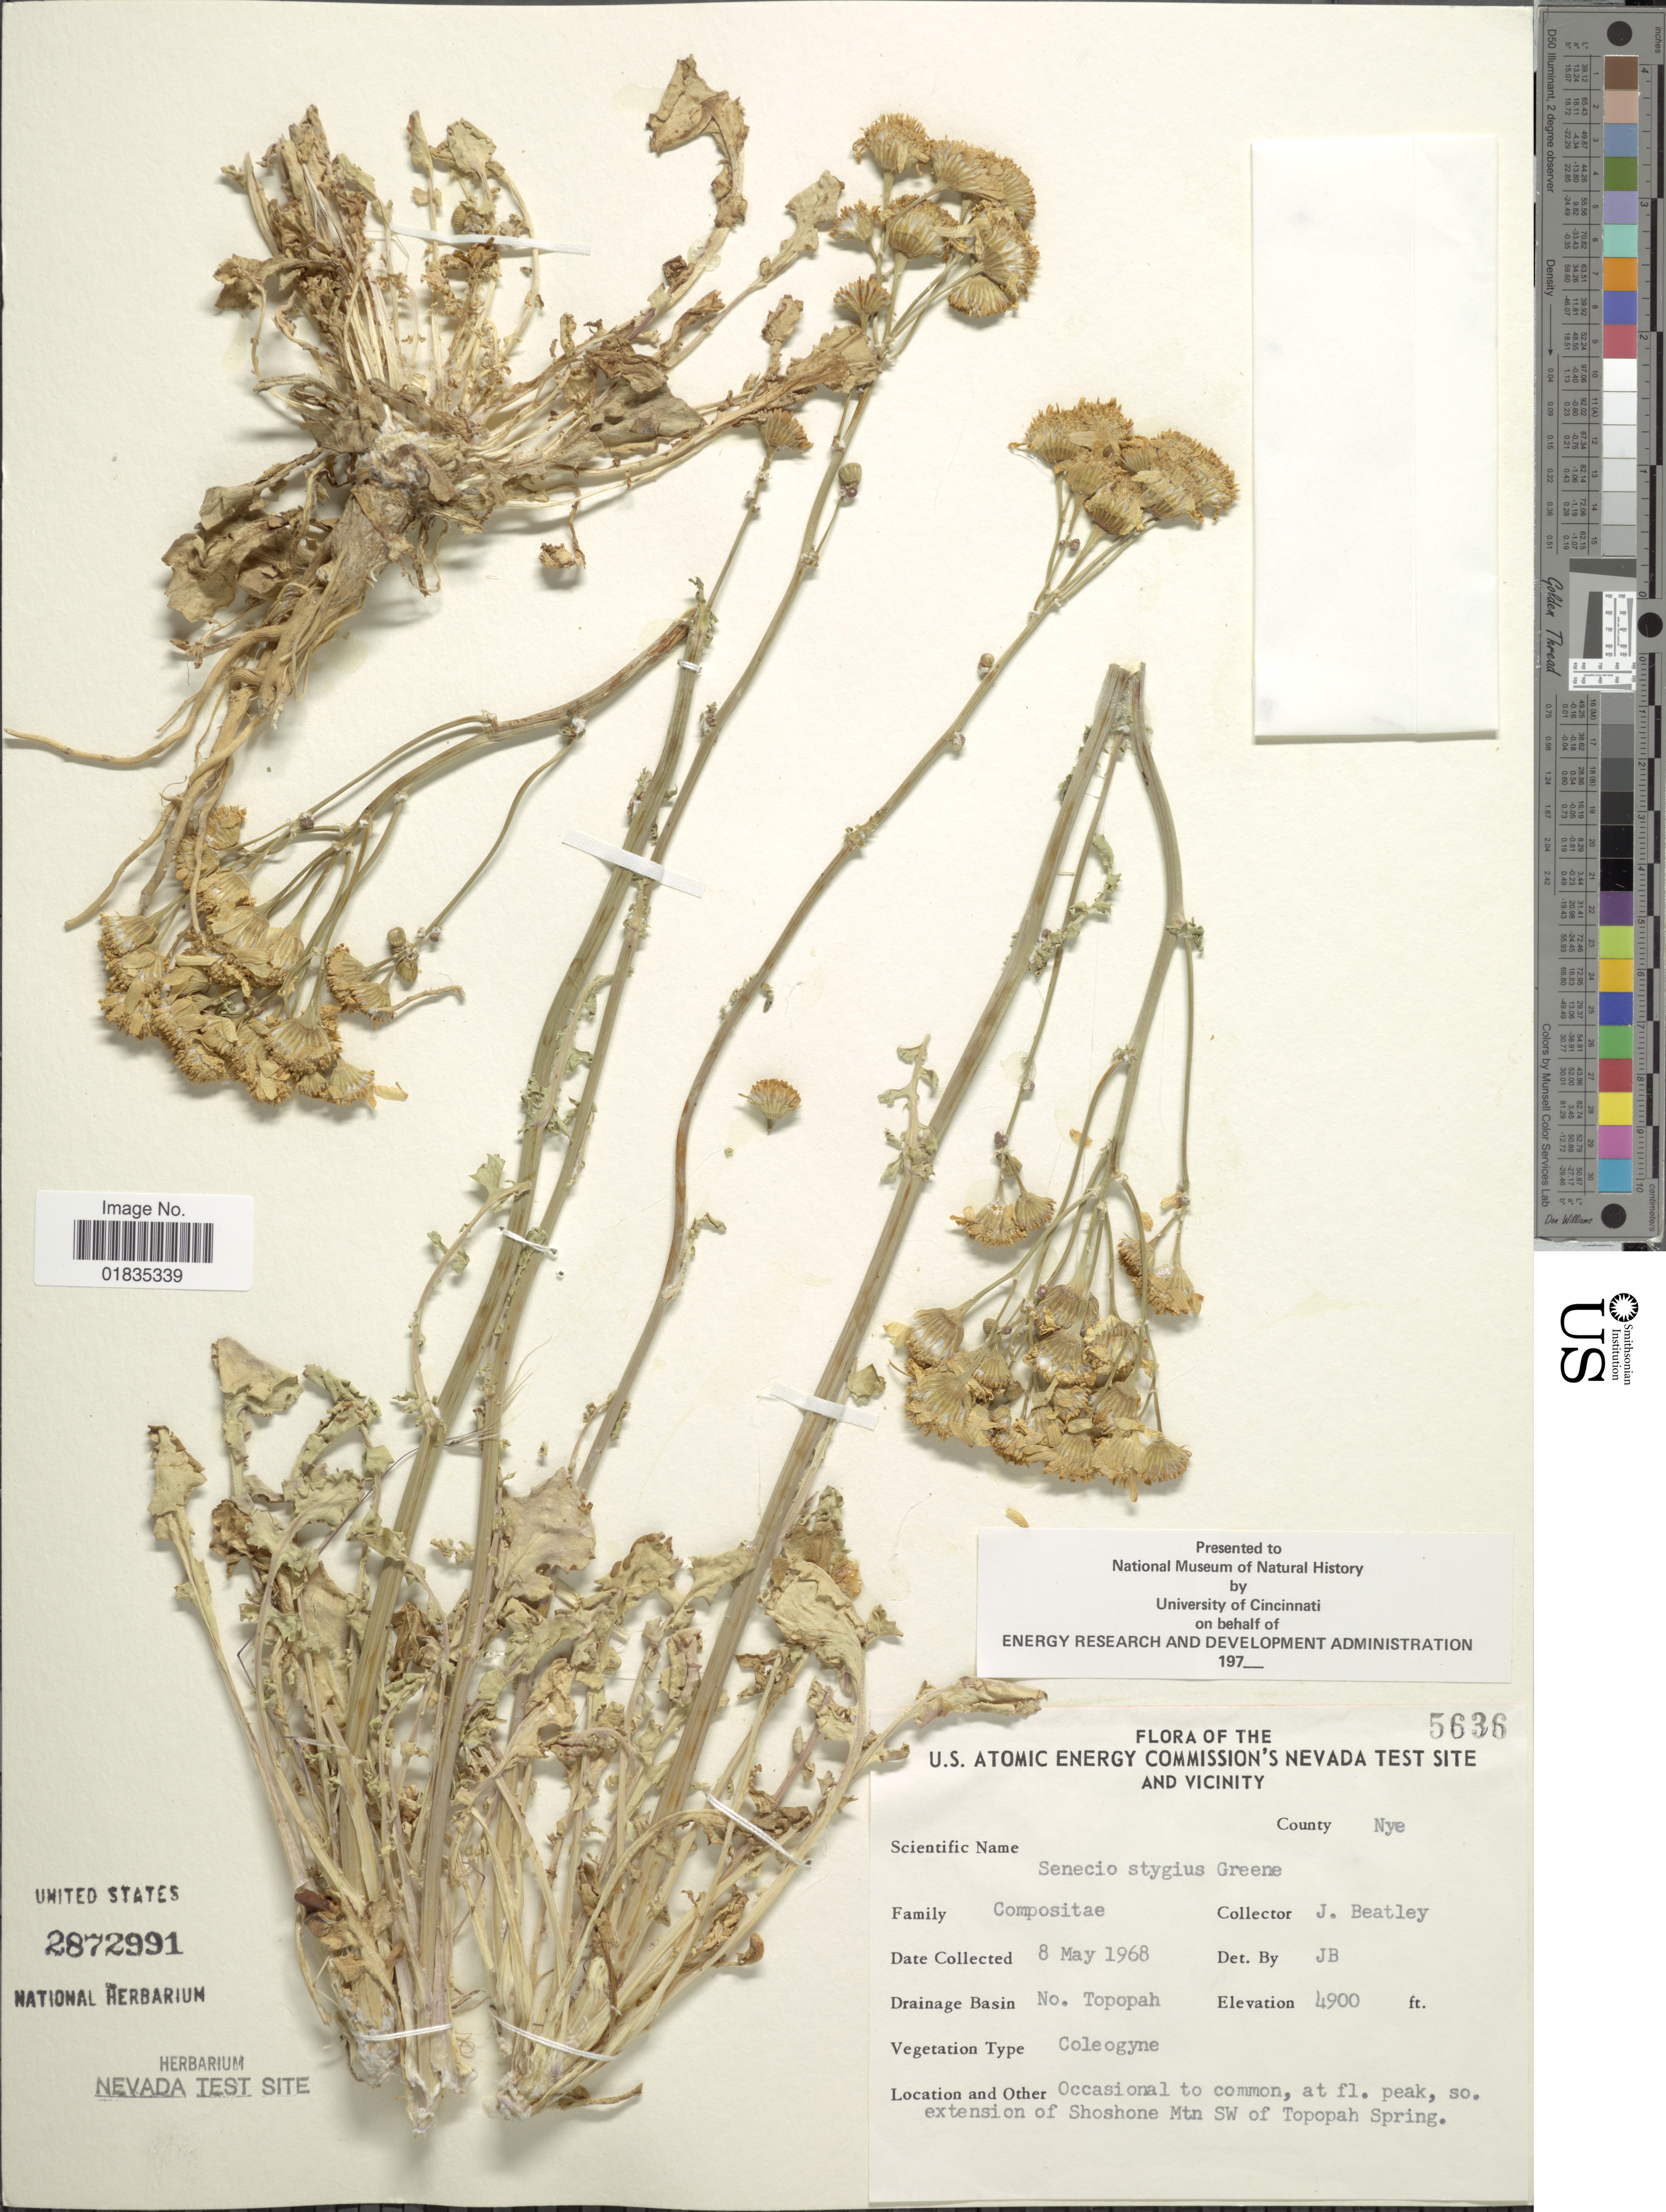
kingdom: Plantae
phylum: Tracheophyta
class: Magnoliopsida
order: Asterales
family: Asteraceae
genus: Packera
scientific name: Packera multilobata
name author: (Torr. & A. Gray) W.A. Weber & Á. Löve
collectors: J. C. Beatley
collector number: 5636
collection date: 1968-05-08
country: United States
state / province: Nevada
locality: U.S. Atomic Energy Commission's Nevada Test Site and Vicinity, County Nye, Drainage Basin No. Topopah, occasional to common, at fl. peak, so. extension of Shoshone Mtn SW of Topopah Spring.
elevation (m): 1494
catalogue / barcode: US 2872991